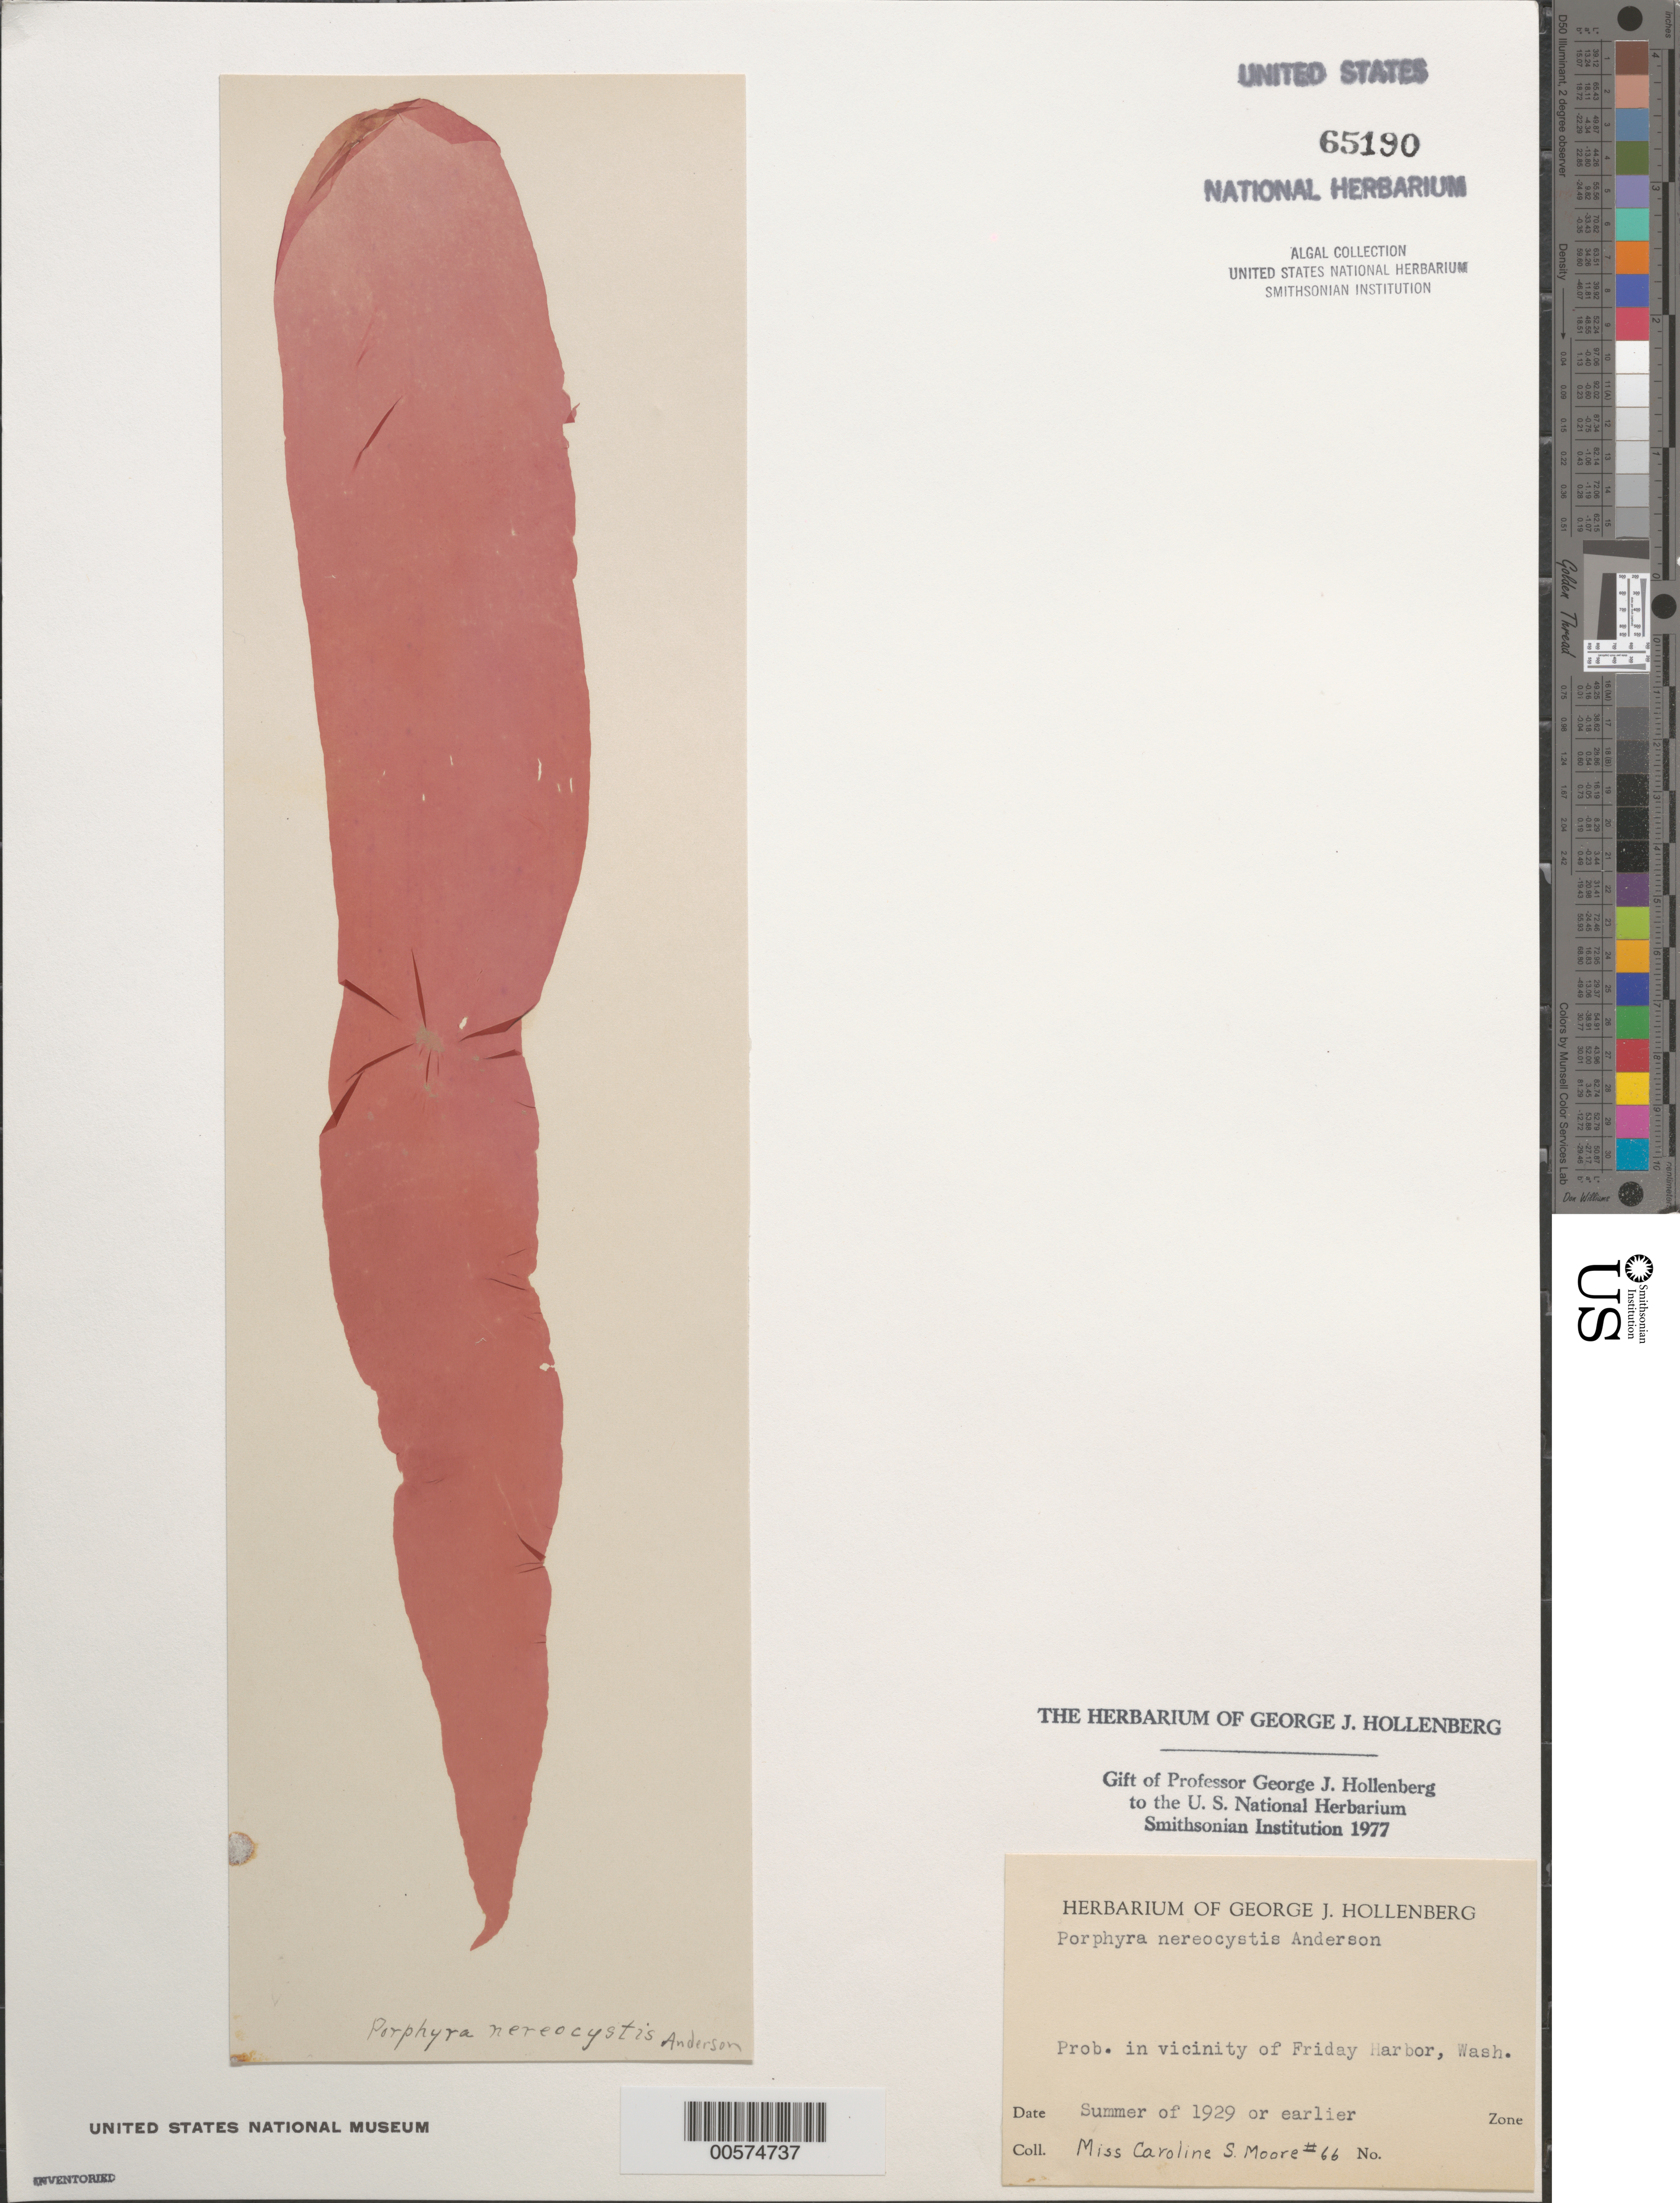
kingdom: Plantae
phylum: Rhodophyta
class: Bangiophyceae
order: Bangiales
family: Bangiaceae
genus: Pyropia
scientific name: Pyropia nereocystis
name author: (C.L. Anderson) S.C. Lindstrom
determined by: Algae name updating Project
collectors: C. Moore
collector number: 66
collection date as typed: Sum 1929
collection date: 1929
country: United States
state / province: Washington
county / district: San Juan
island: San Juan Island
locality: Probably Friday Harbor area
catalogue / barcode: US 65190